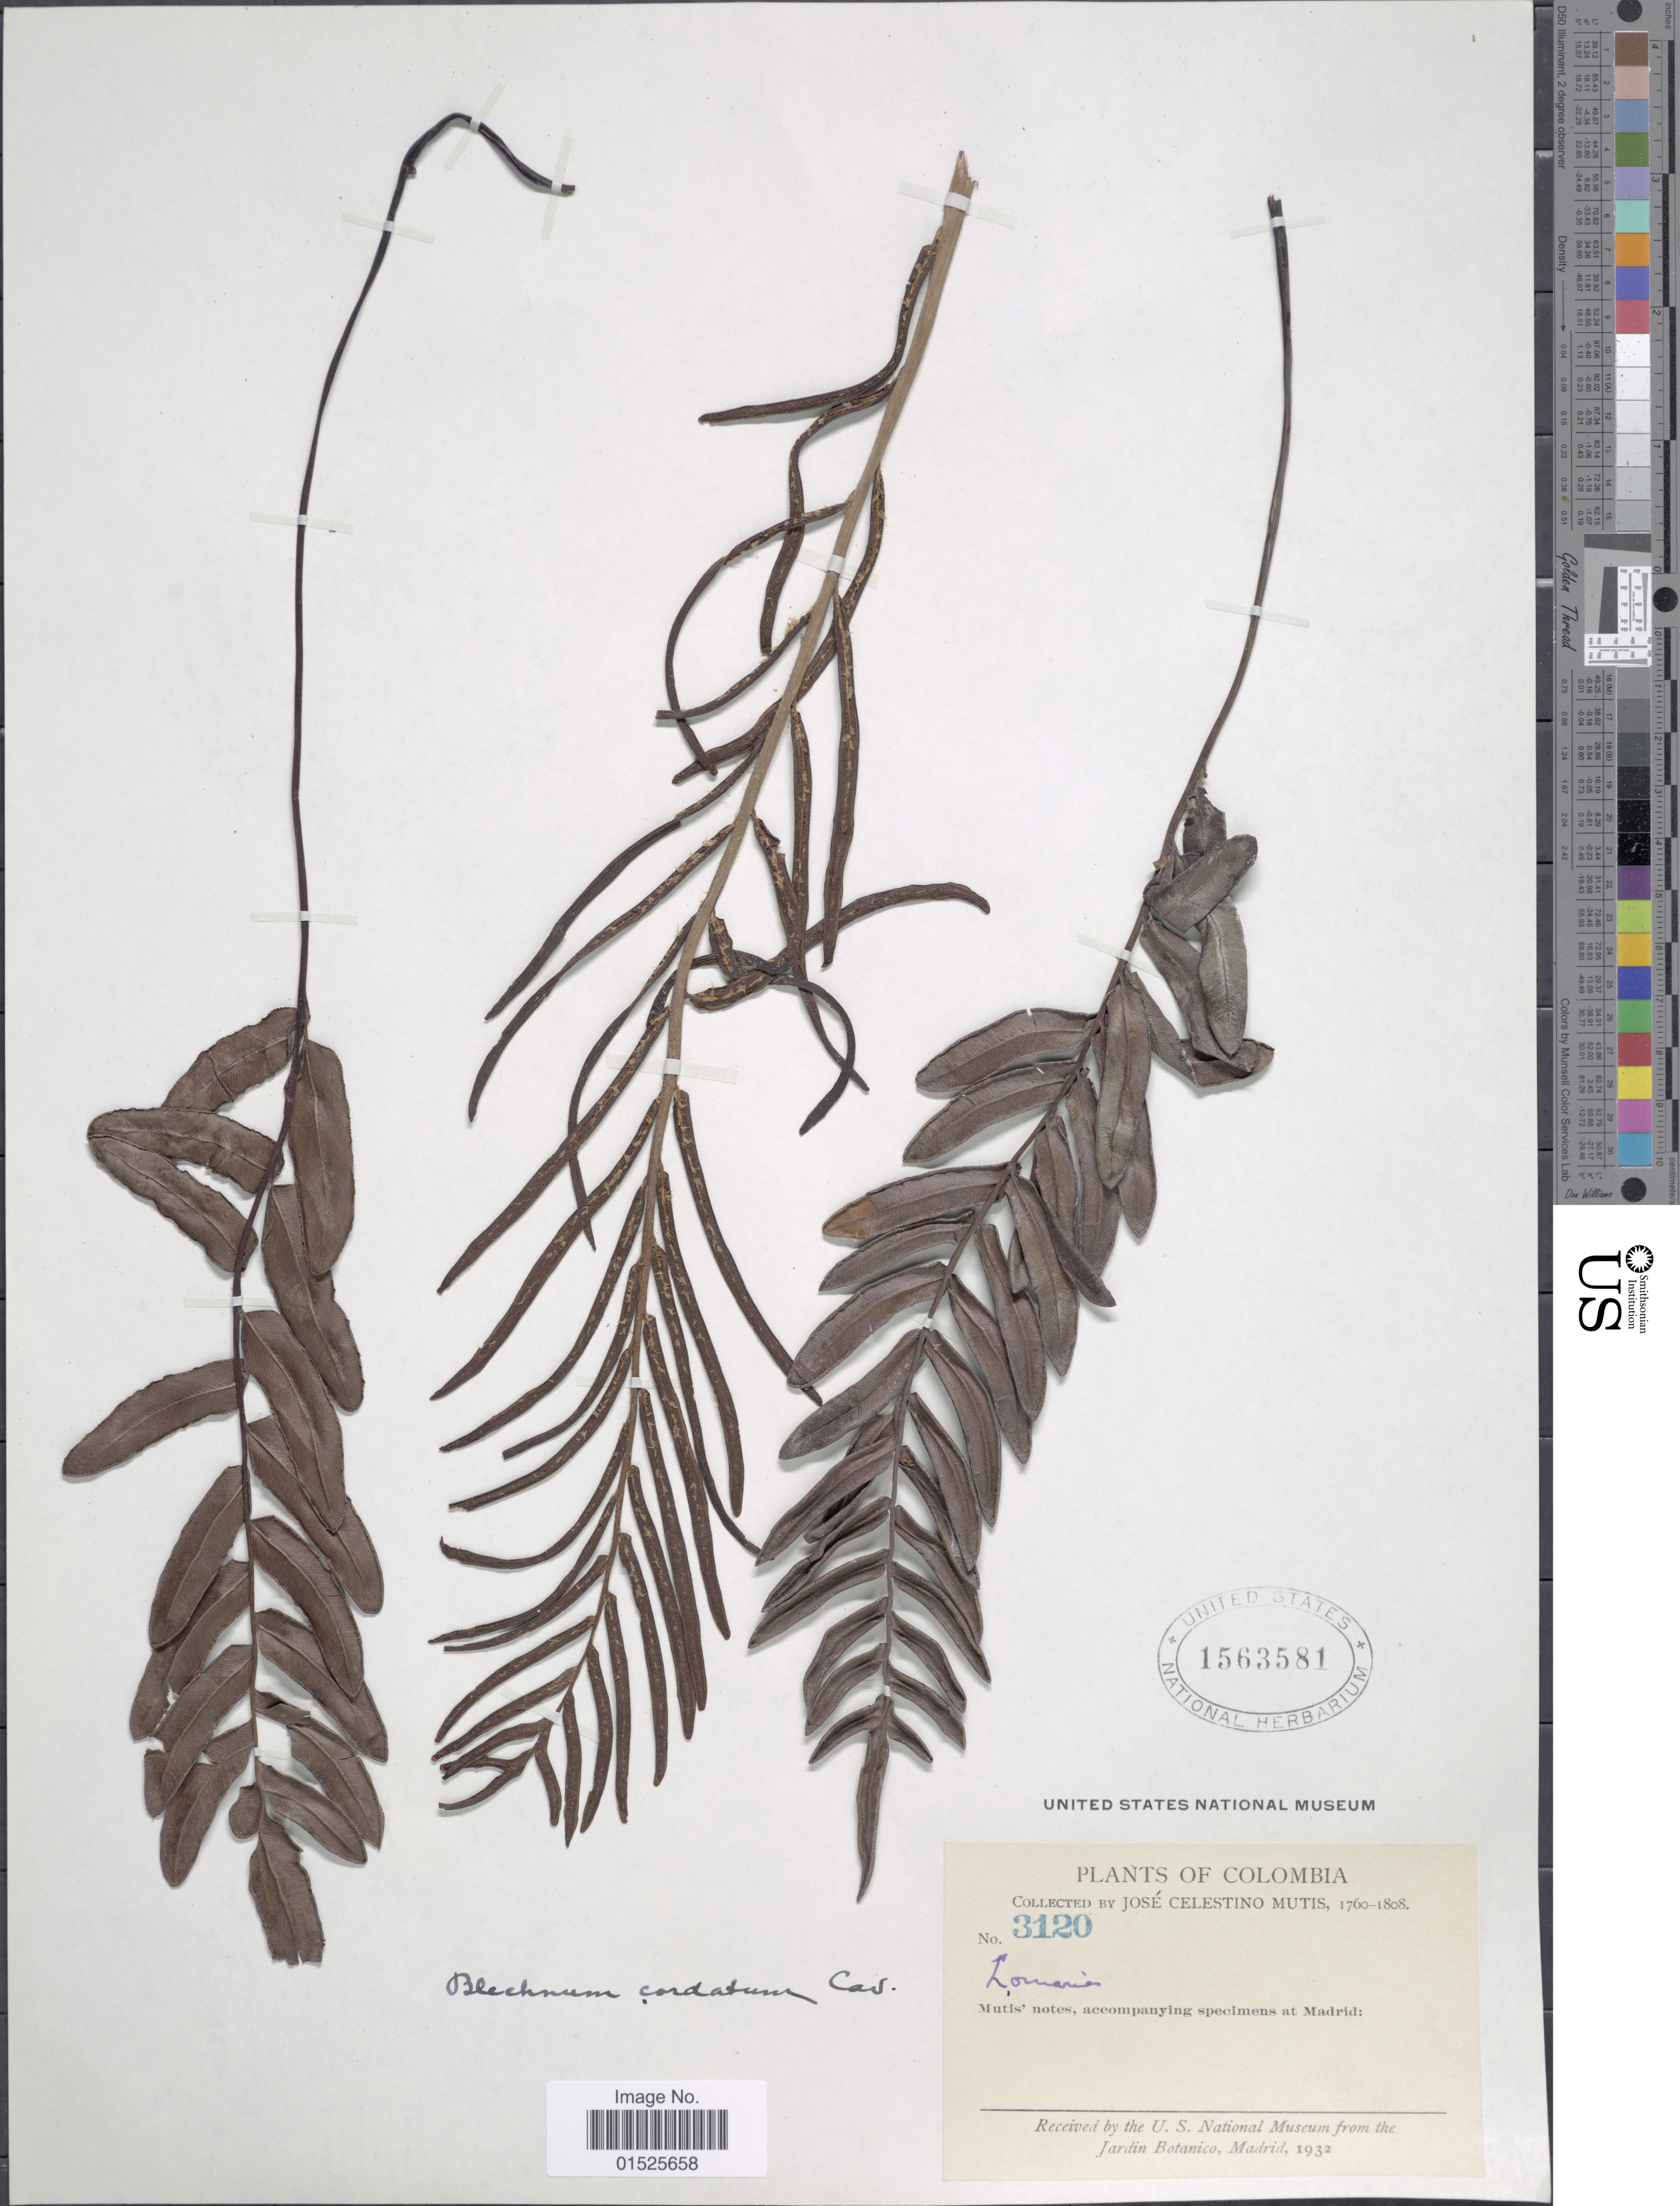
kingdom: Plantae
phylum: Tracheophyta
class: Polypodiopsida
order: Polypodiales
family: Blechnaceae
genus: Blechnum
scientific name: Blechnum cordatum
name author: (Desv.) Hieron.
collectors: J. C. B. Mutis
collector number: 3120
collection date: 1760/1808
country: Colombia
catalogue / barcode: US 1563581